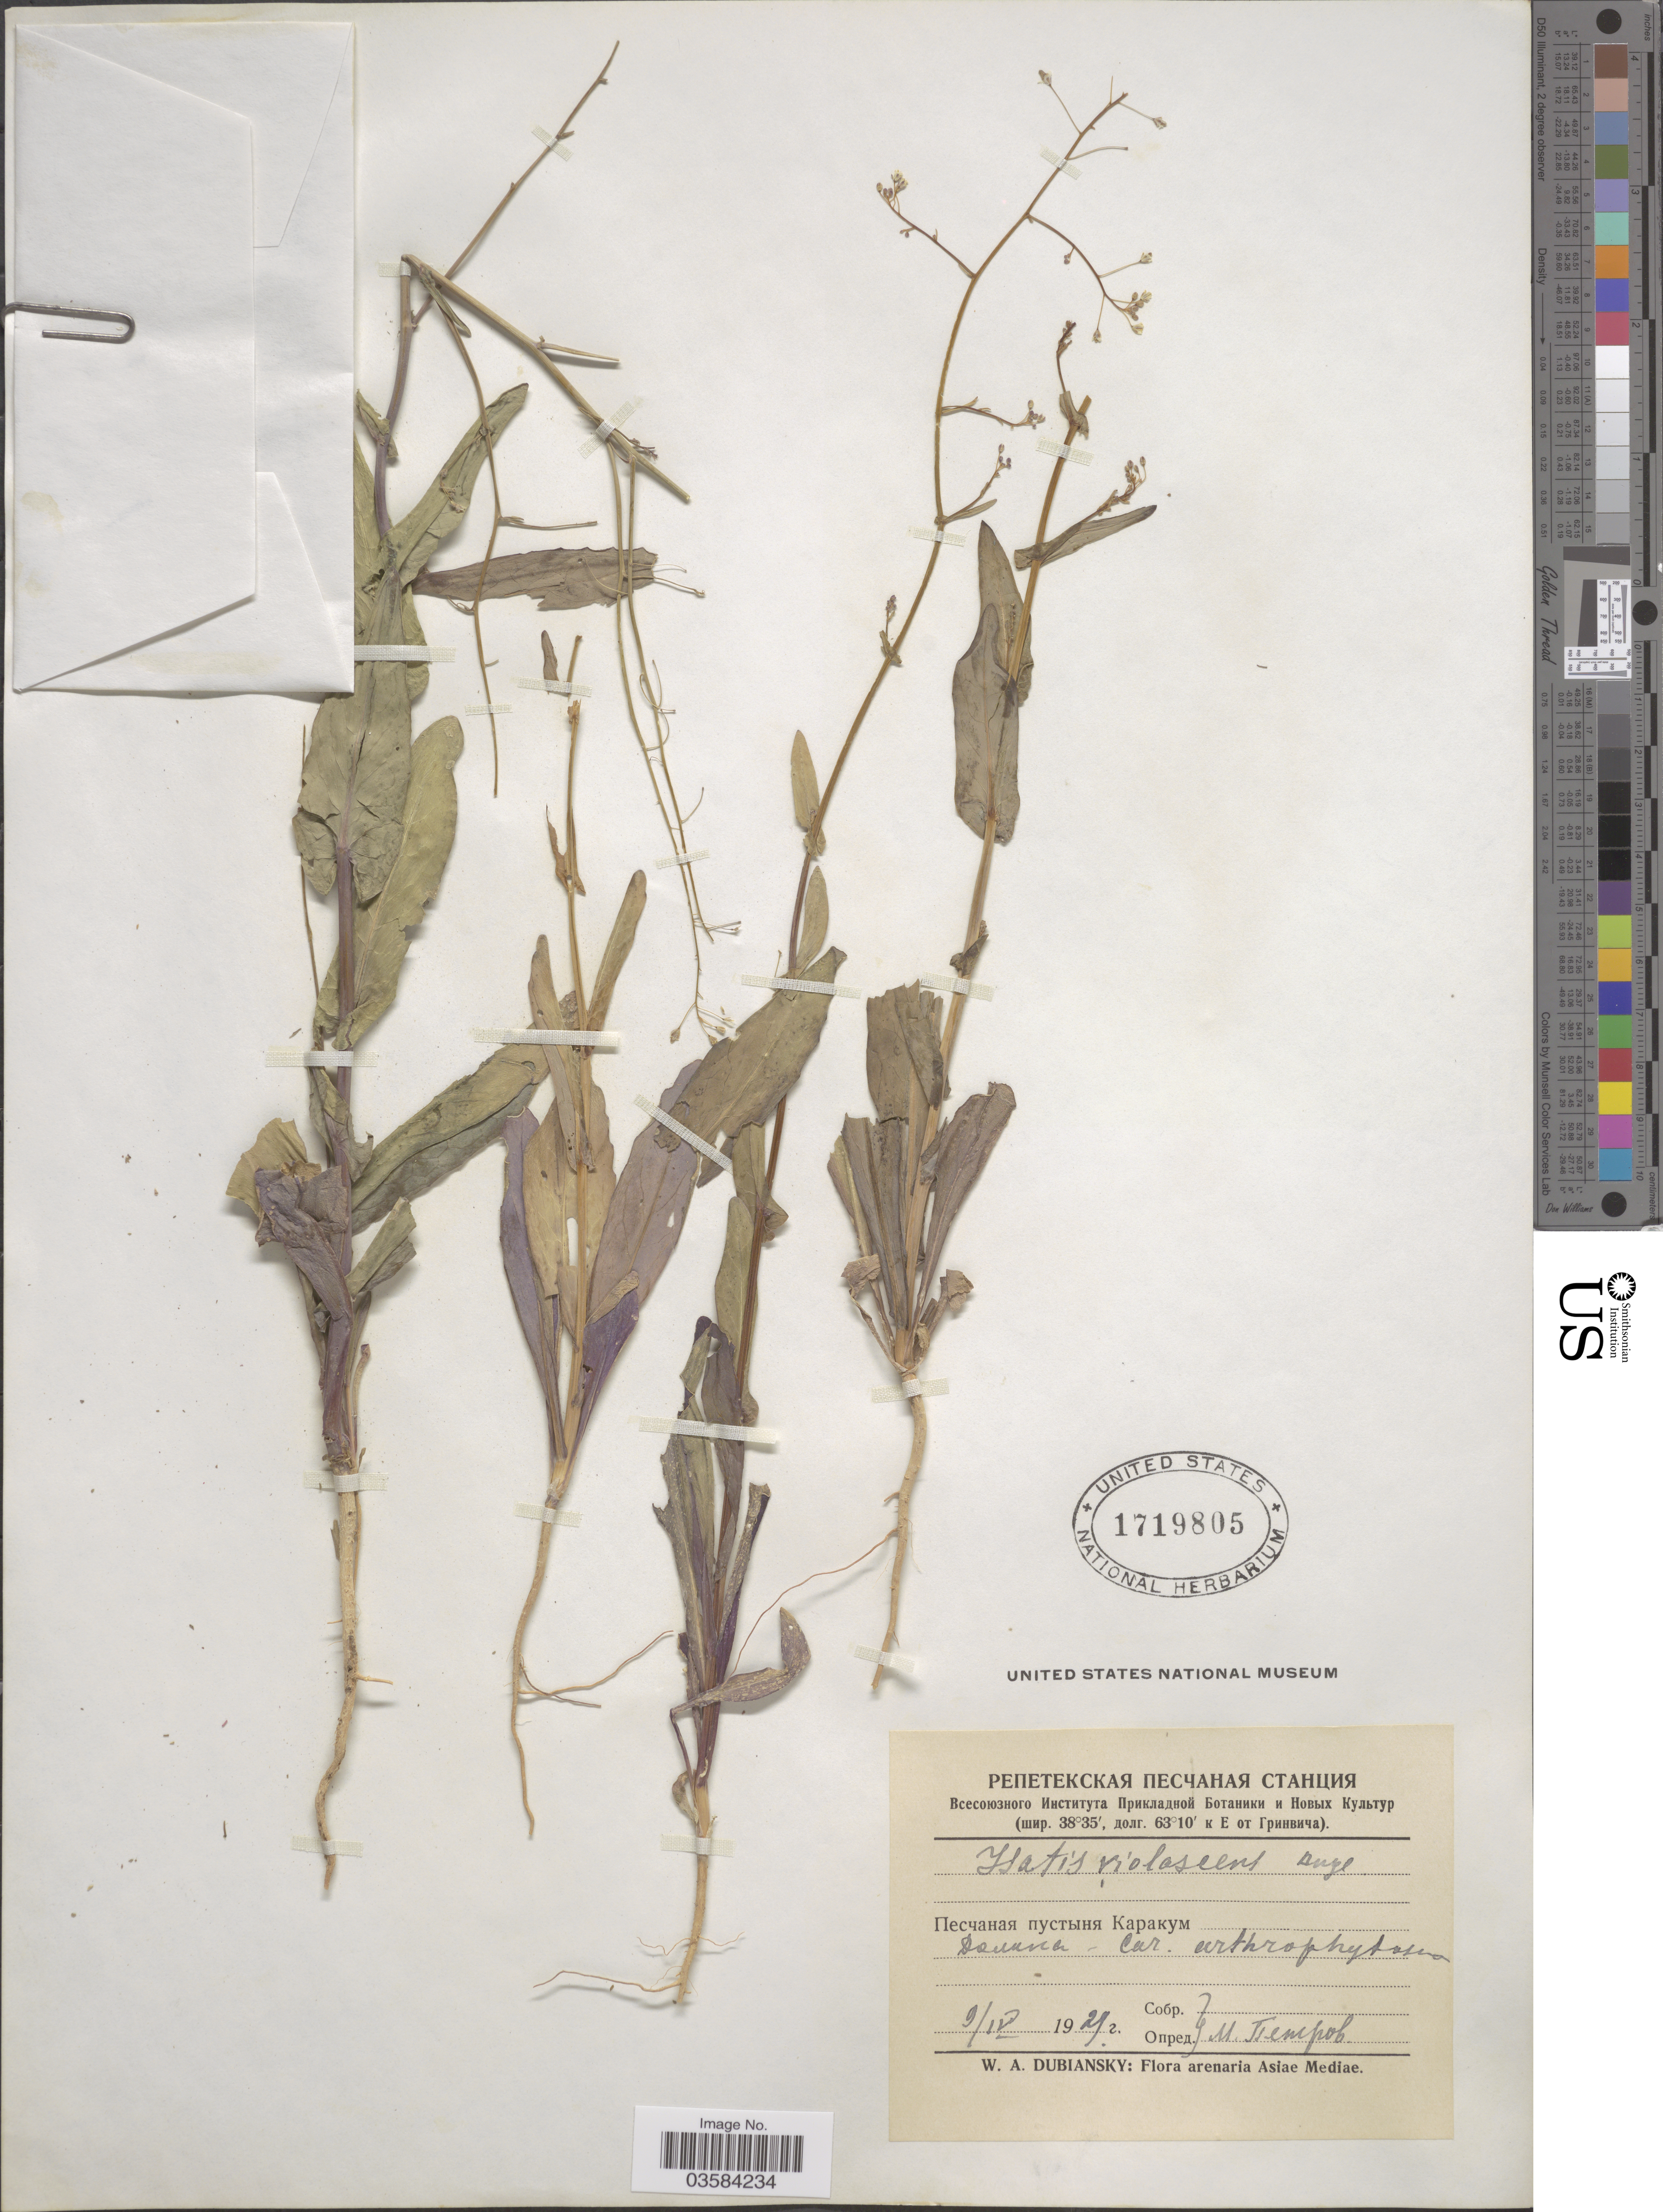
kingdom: Plantae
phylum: Tracheophyta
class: Magnoliopsida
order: Brassicales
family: Brassicaceae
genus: Isatis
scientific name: Isatis emarginata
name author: Kar. & Kir.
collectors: M. Petrov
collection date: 1929-04-09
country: Turkmenistan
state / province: Lebap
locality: Karakum Desert. Arenaria Asiae Mediae.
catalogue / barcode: US 1719805